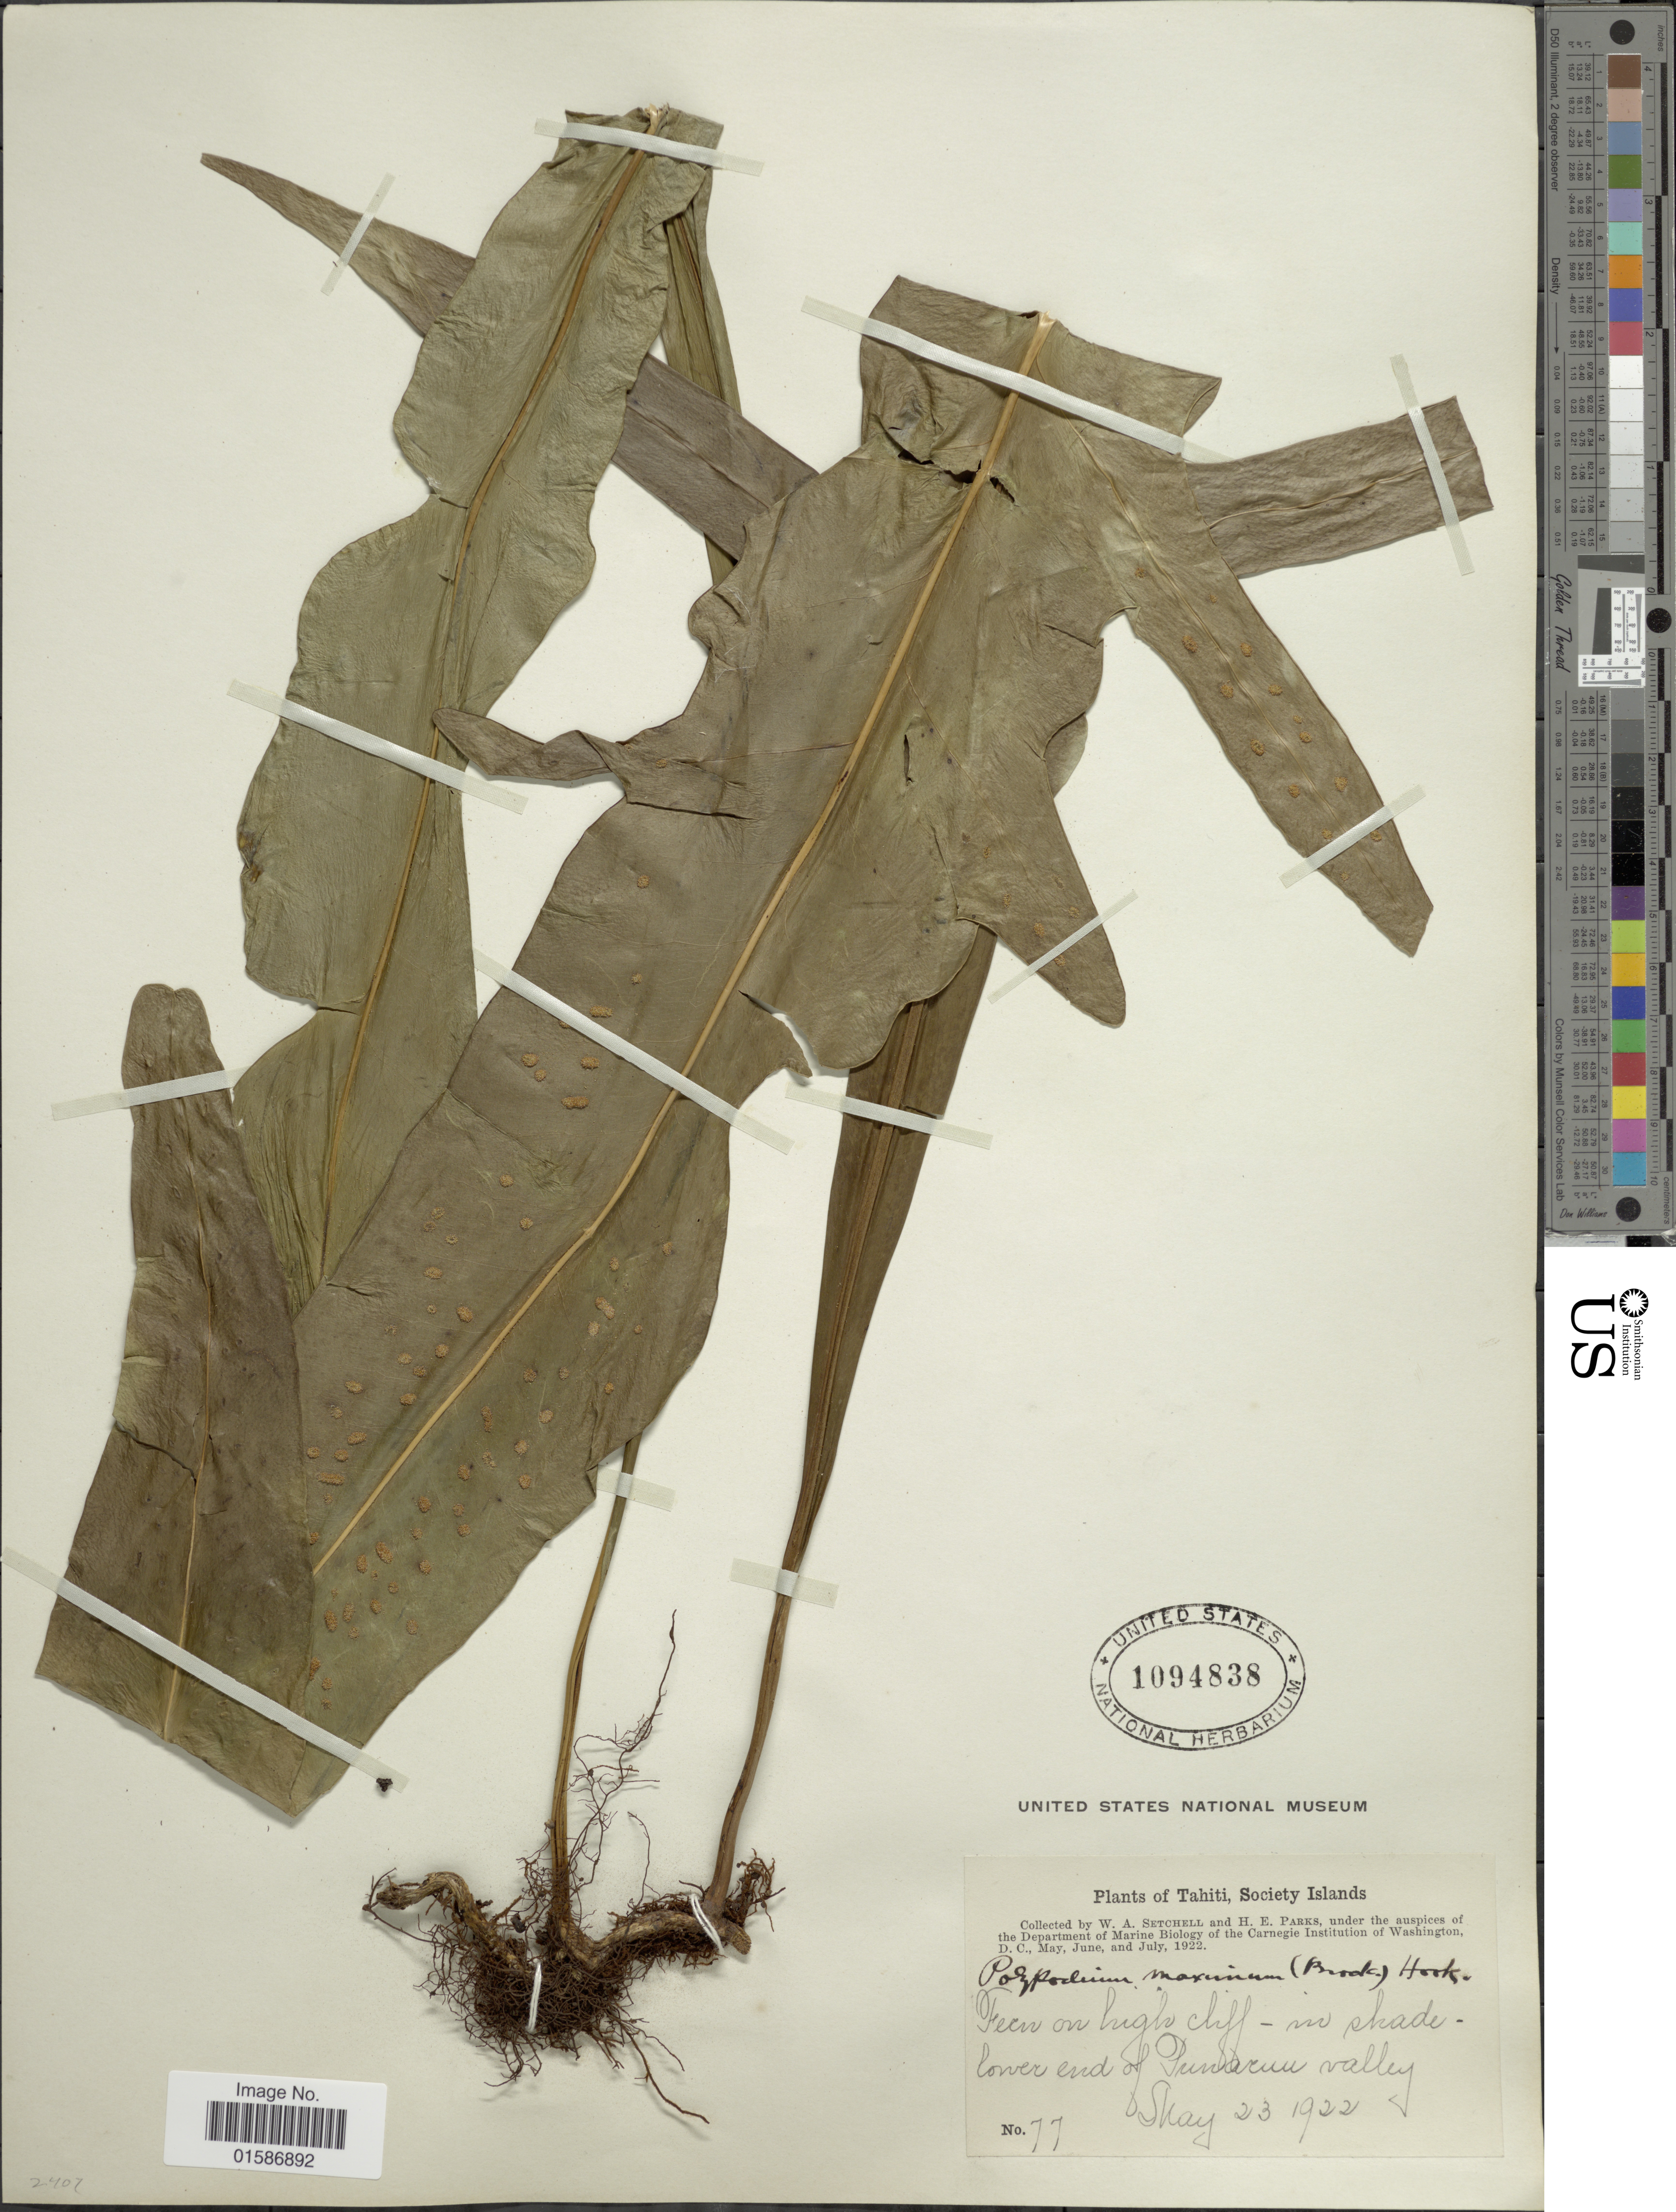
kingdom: Plantae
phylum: Tracheophyta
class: Polypodiopsida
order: Polypodiales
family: Polypodiaceae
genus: Microsorum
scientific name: Microsorum maximum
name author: (Brack. & A. Gray) Copel.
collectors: W. Setchell & H. E. Parks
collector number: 77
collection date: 1922-05-23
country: French Polynesia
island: Tahiti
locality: Tahiti, Society Islands, in shade lower end of Punaruu valley [interpreted]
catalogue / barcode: US 1094838